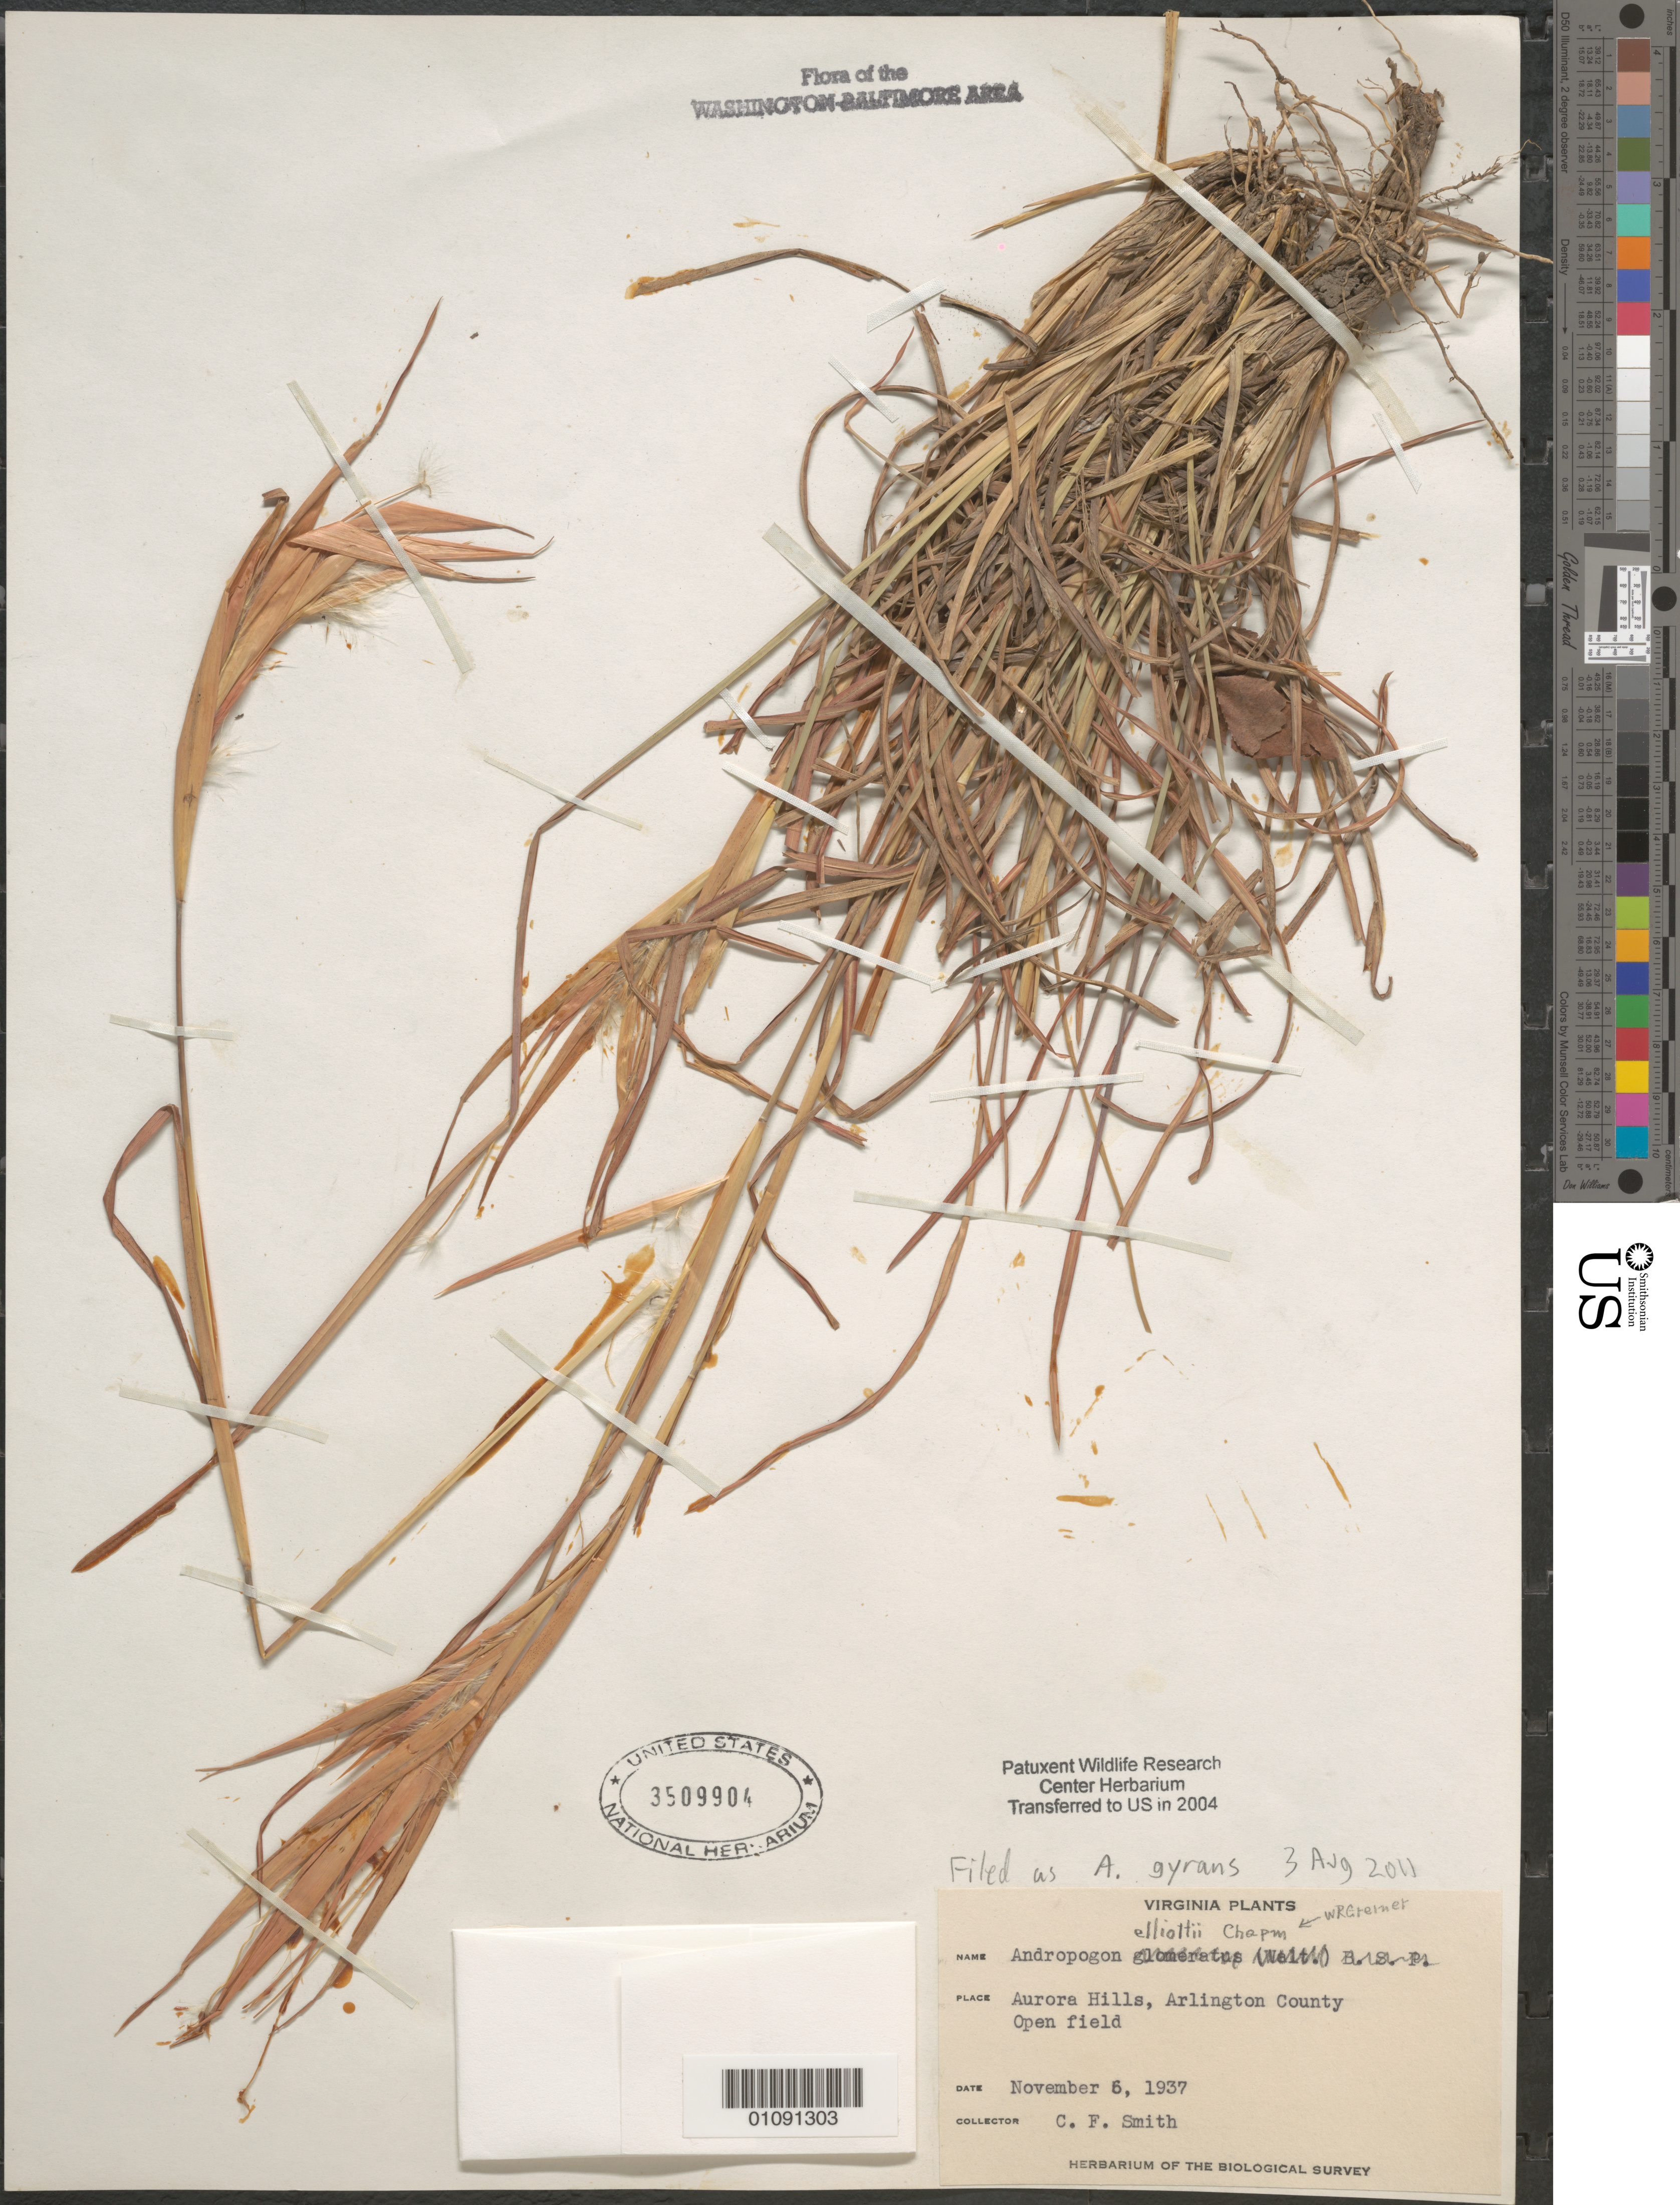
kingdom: Plantae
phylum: Tracheophyta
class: Liliopsida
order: Poales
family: Poaceae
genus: Andropogon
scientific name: Andropogon elliottii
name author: Chapm.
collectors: C. F. Smith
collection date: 1937-11-06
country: United States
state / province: Virginia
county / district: Arlington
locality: Aurora Hills.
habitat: Open field.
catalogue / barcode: US 3509904